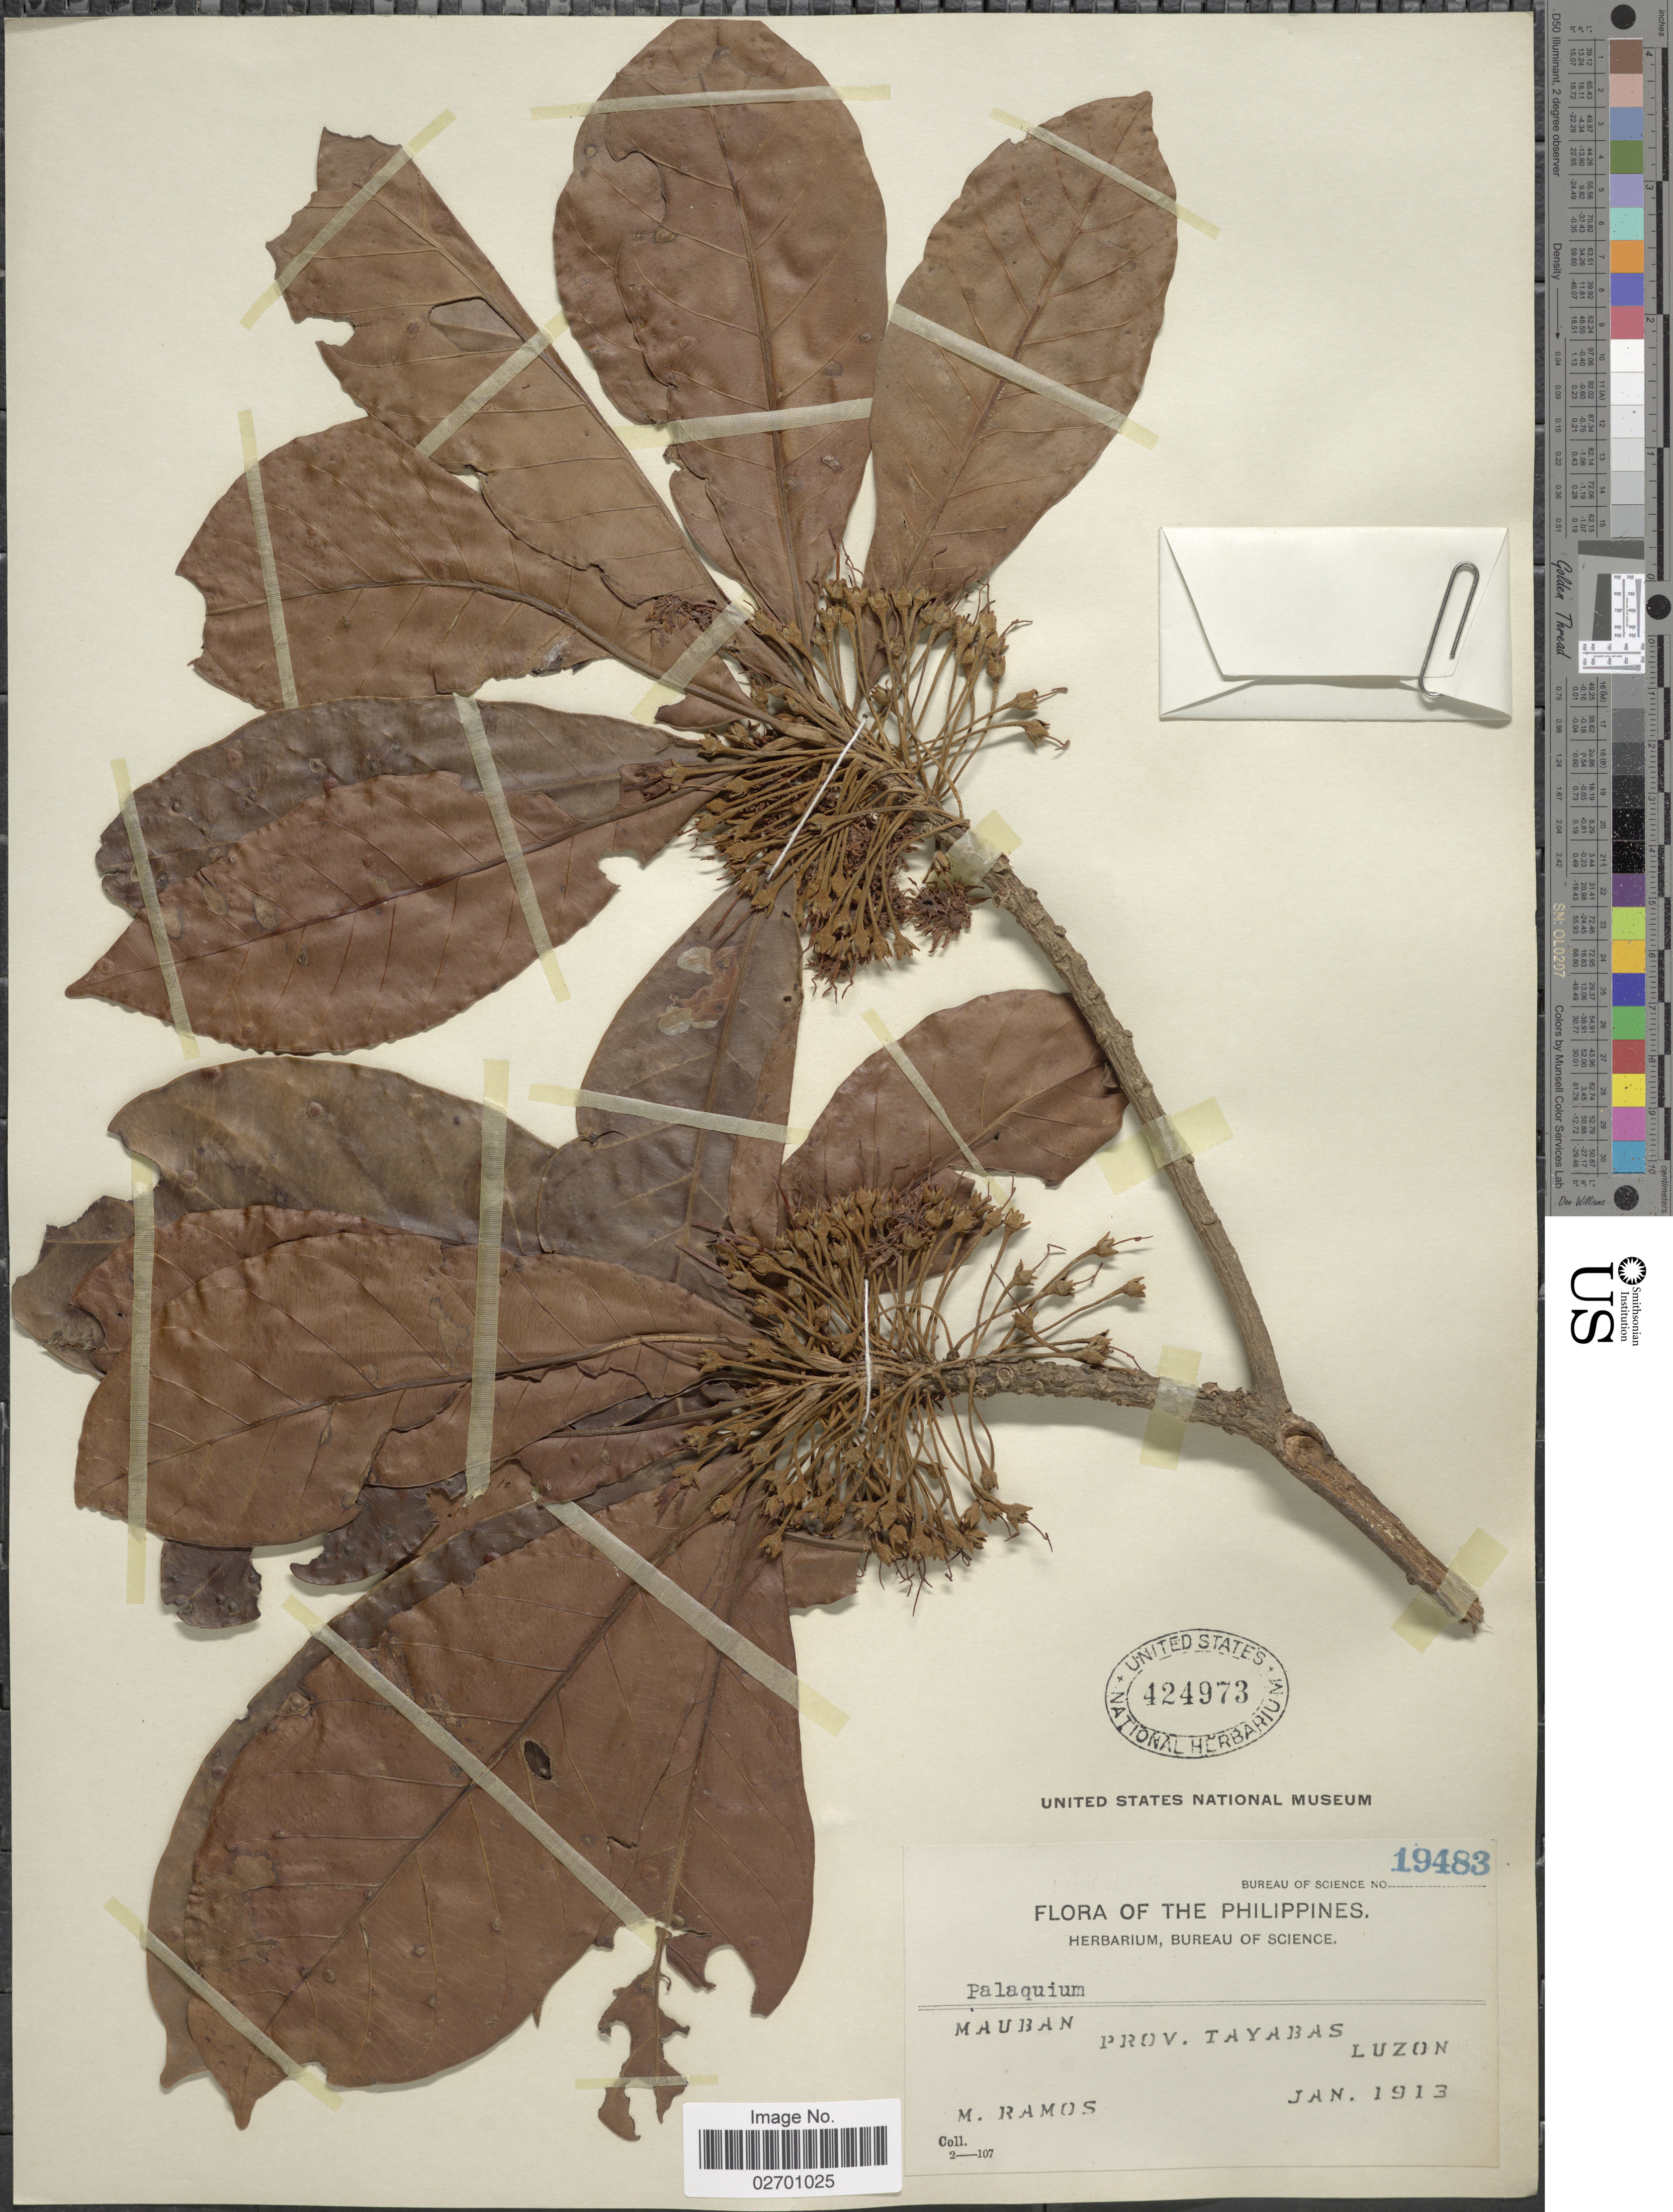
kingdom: Plantae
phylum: Tracheophyta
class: Magnoliopsida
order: Ericales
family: Sapotaceae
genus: Palaquium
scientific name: Palaquium sp.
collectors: M. Ramos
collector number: Bureau of Science 19483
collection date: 1913-01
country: Philippines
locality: Mauban, Prov. Tayabas, Luzon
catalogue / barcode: US 424973